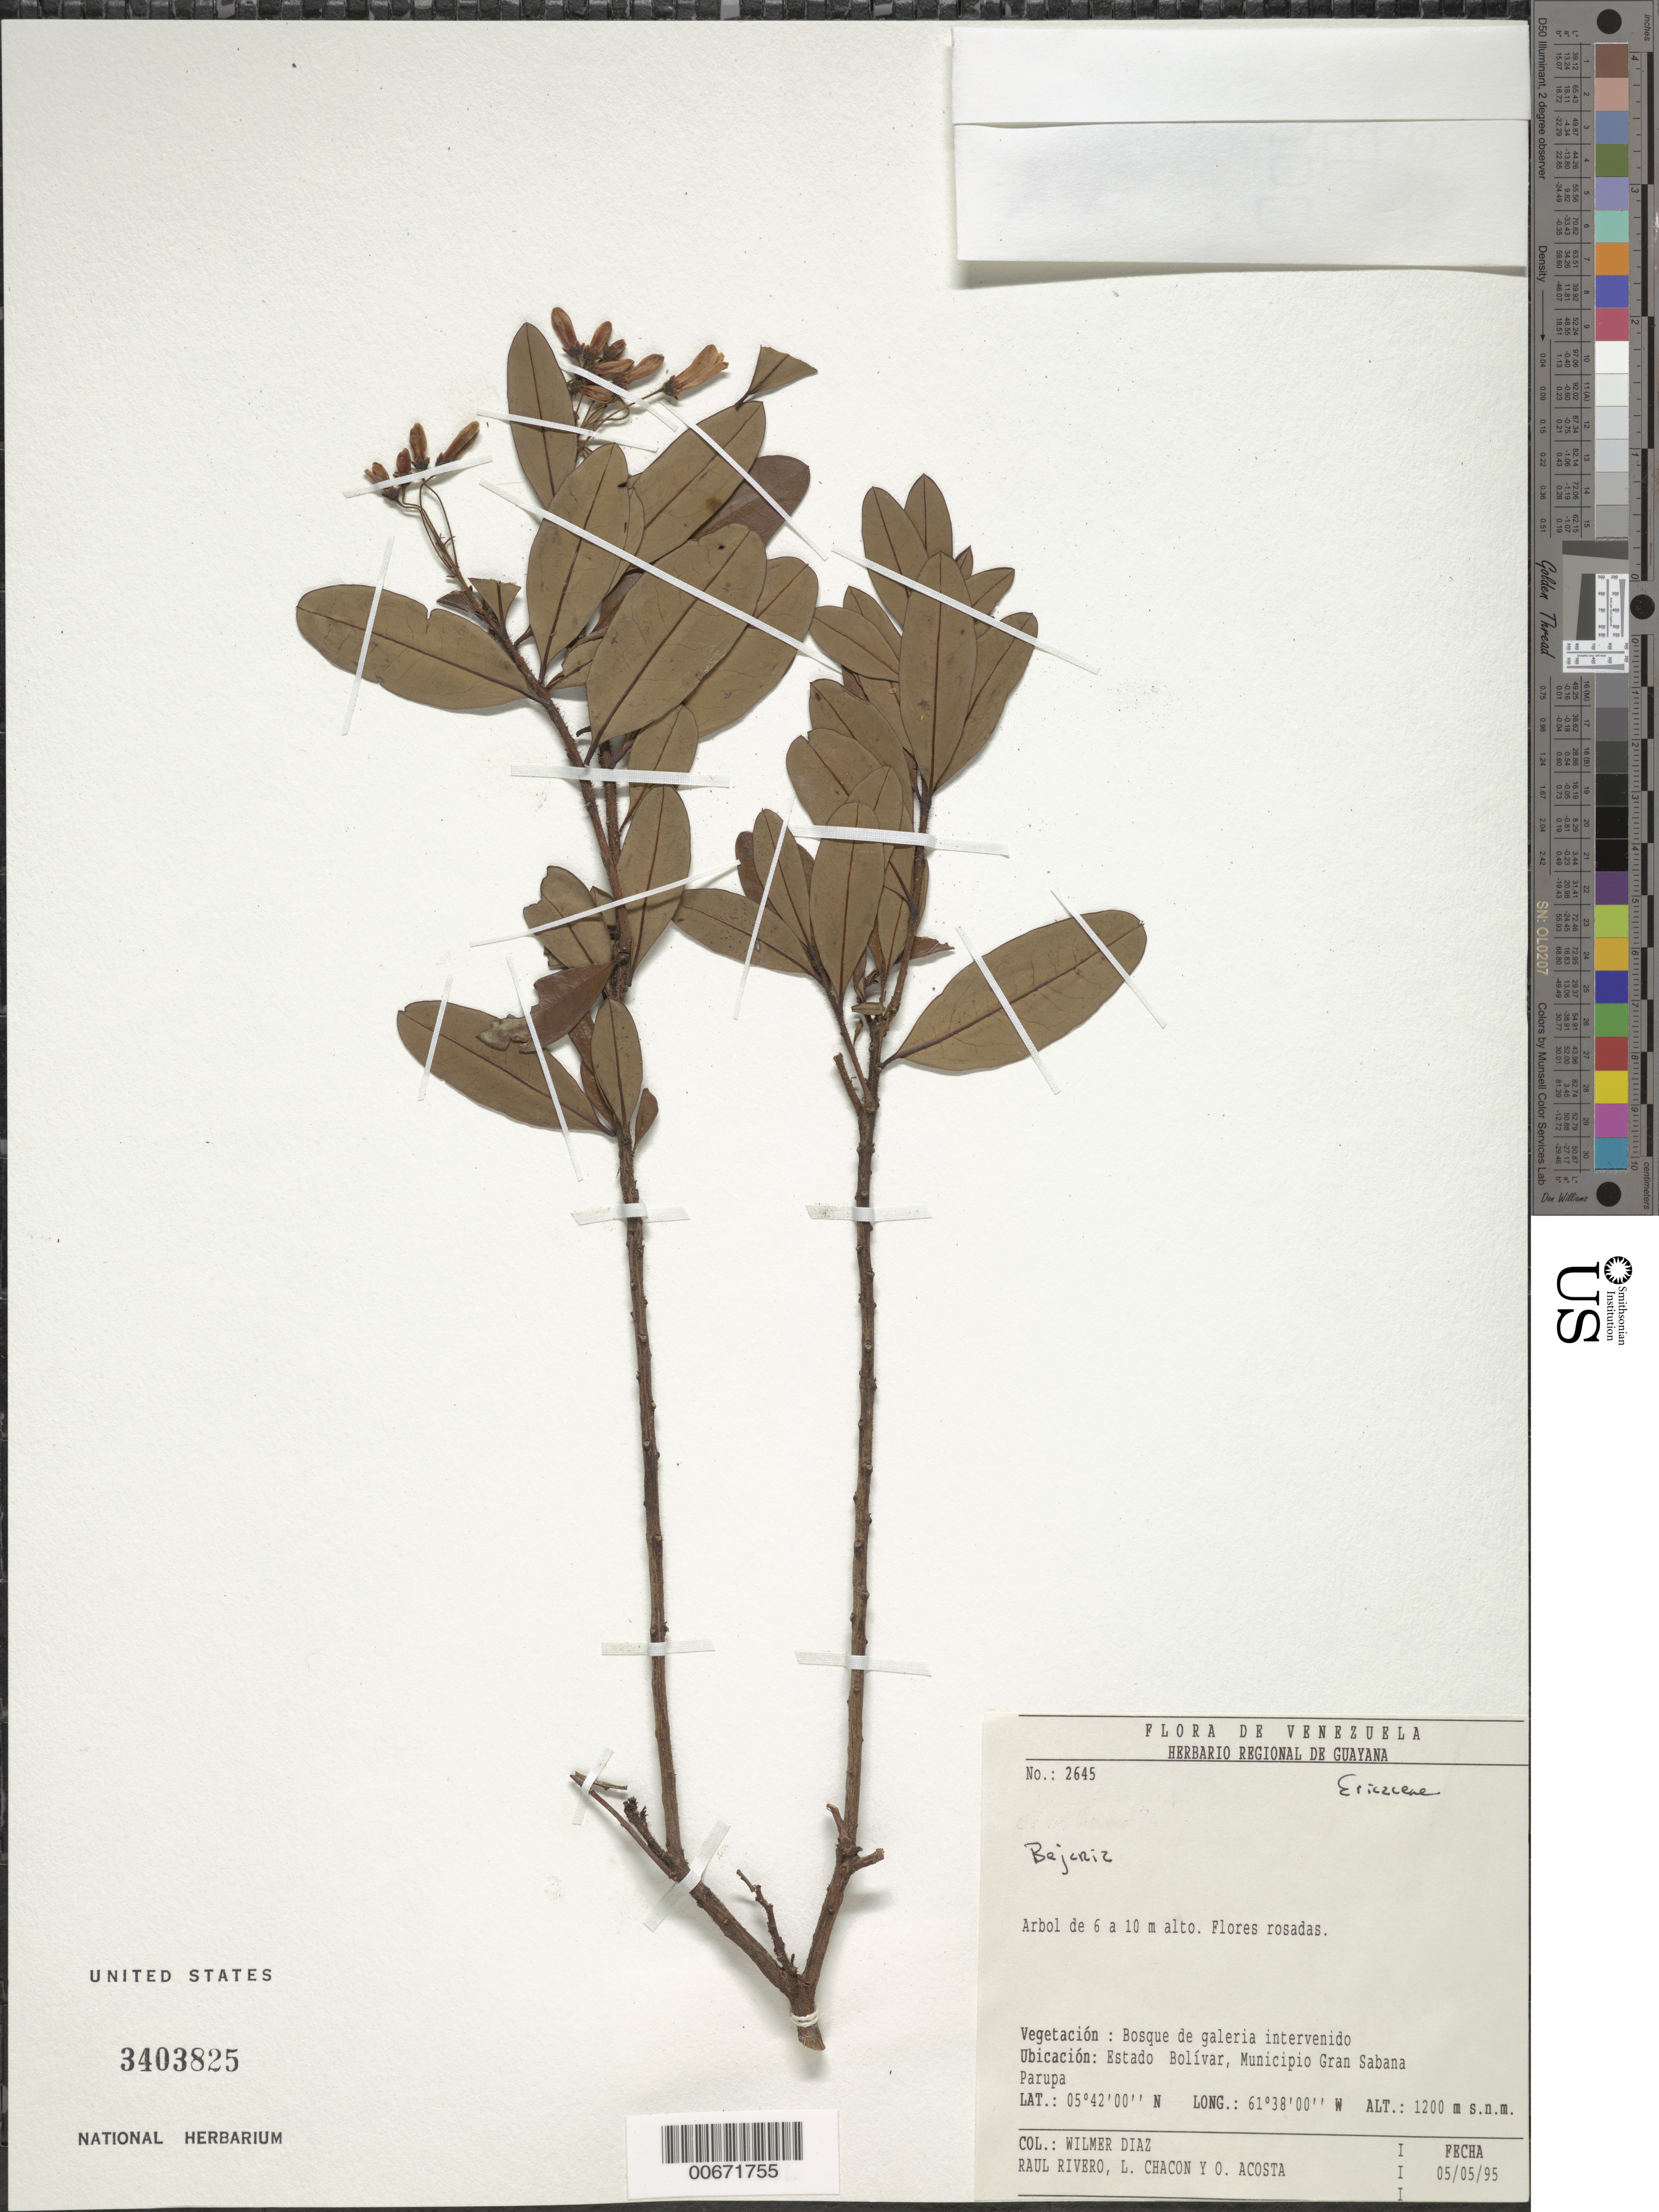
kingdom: Plantae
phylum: Tracheophyta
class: Magnoliopsida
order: Ericales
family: Ericaceae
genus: Bejaria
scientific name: Bejaria sp.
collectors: W. Díaz P., R. Rivero, L. Chacon & O. Acosta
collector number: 2645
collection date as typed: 5-May-95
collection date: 1995-05-05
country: Venezuela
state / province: Bolívar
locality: Mun. Gran Sabana, Parupa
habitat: Bosque de galeria intervenido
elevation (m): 1200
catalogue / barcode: US 3403825